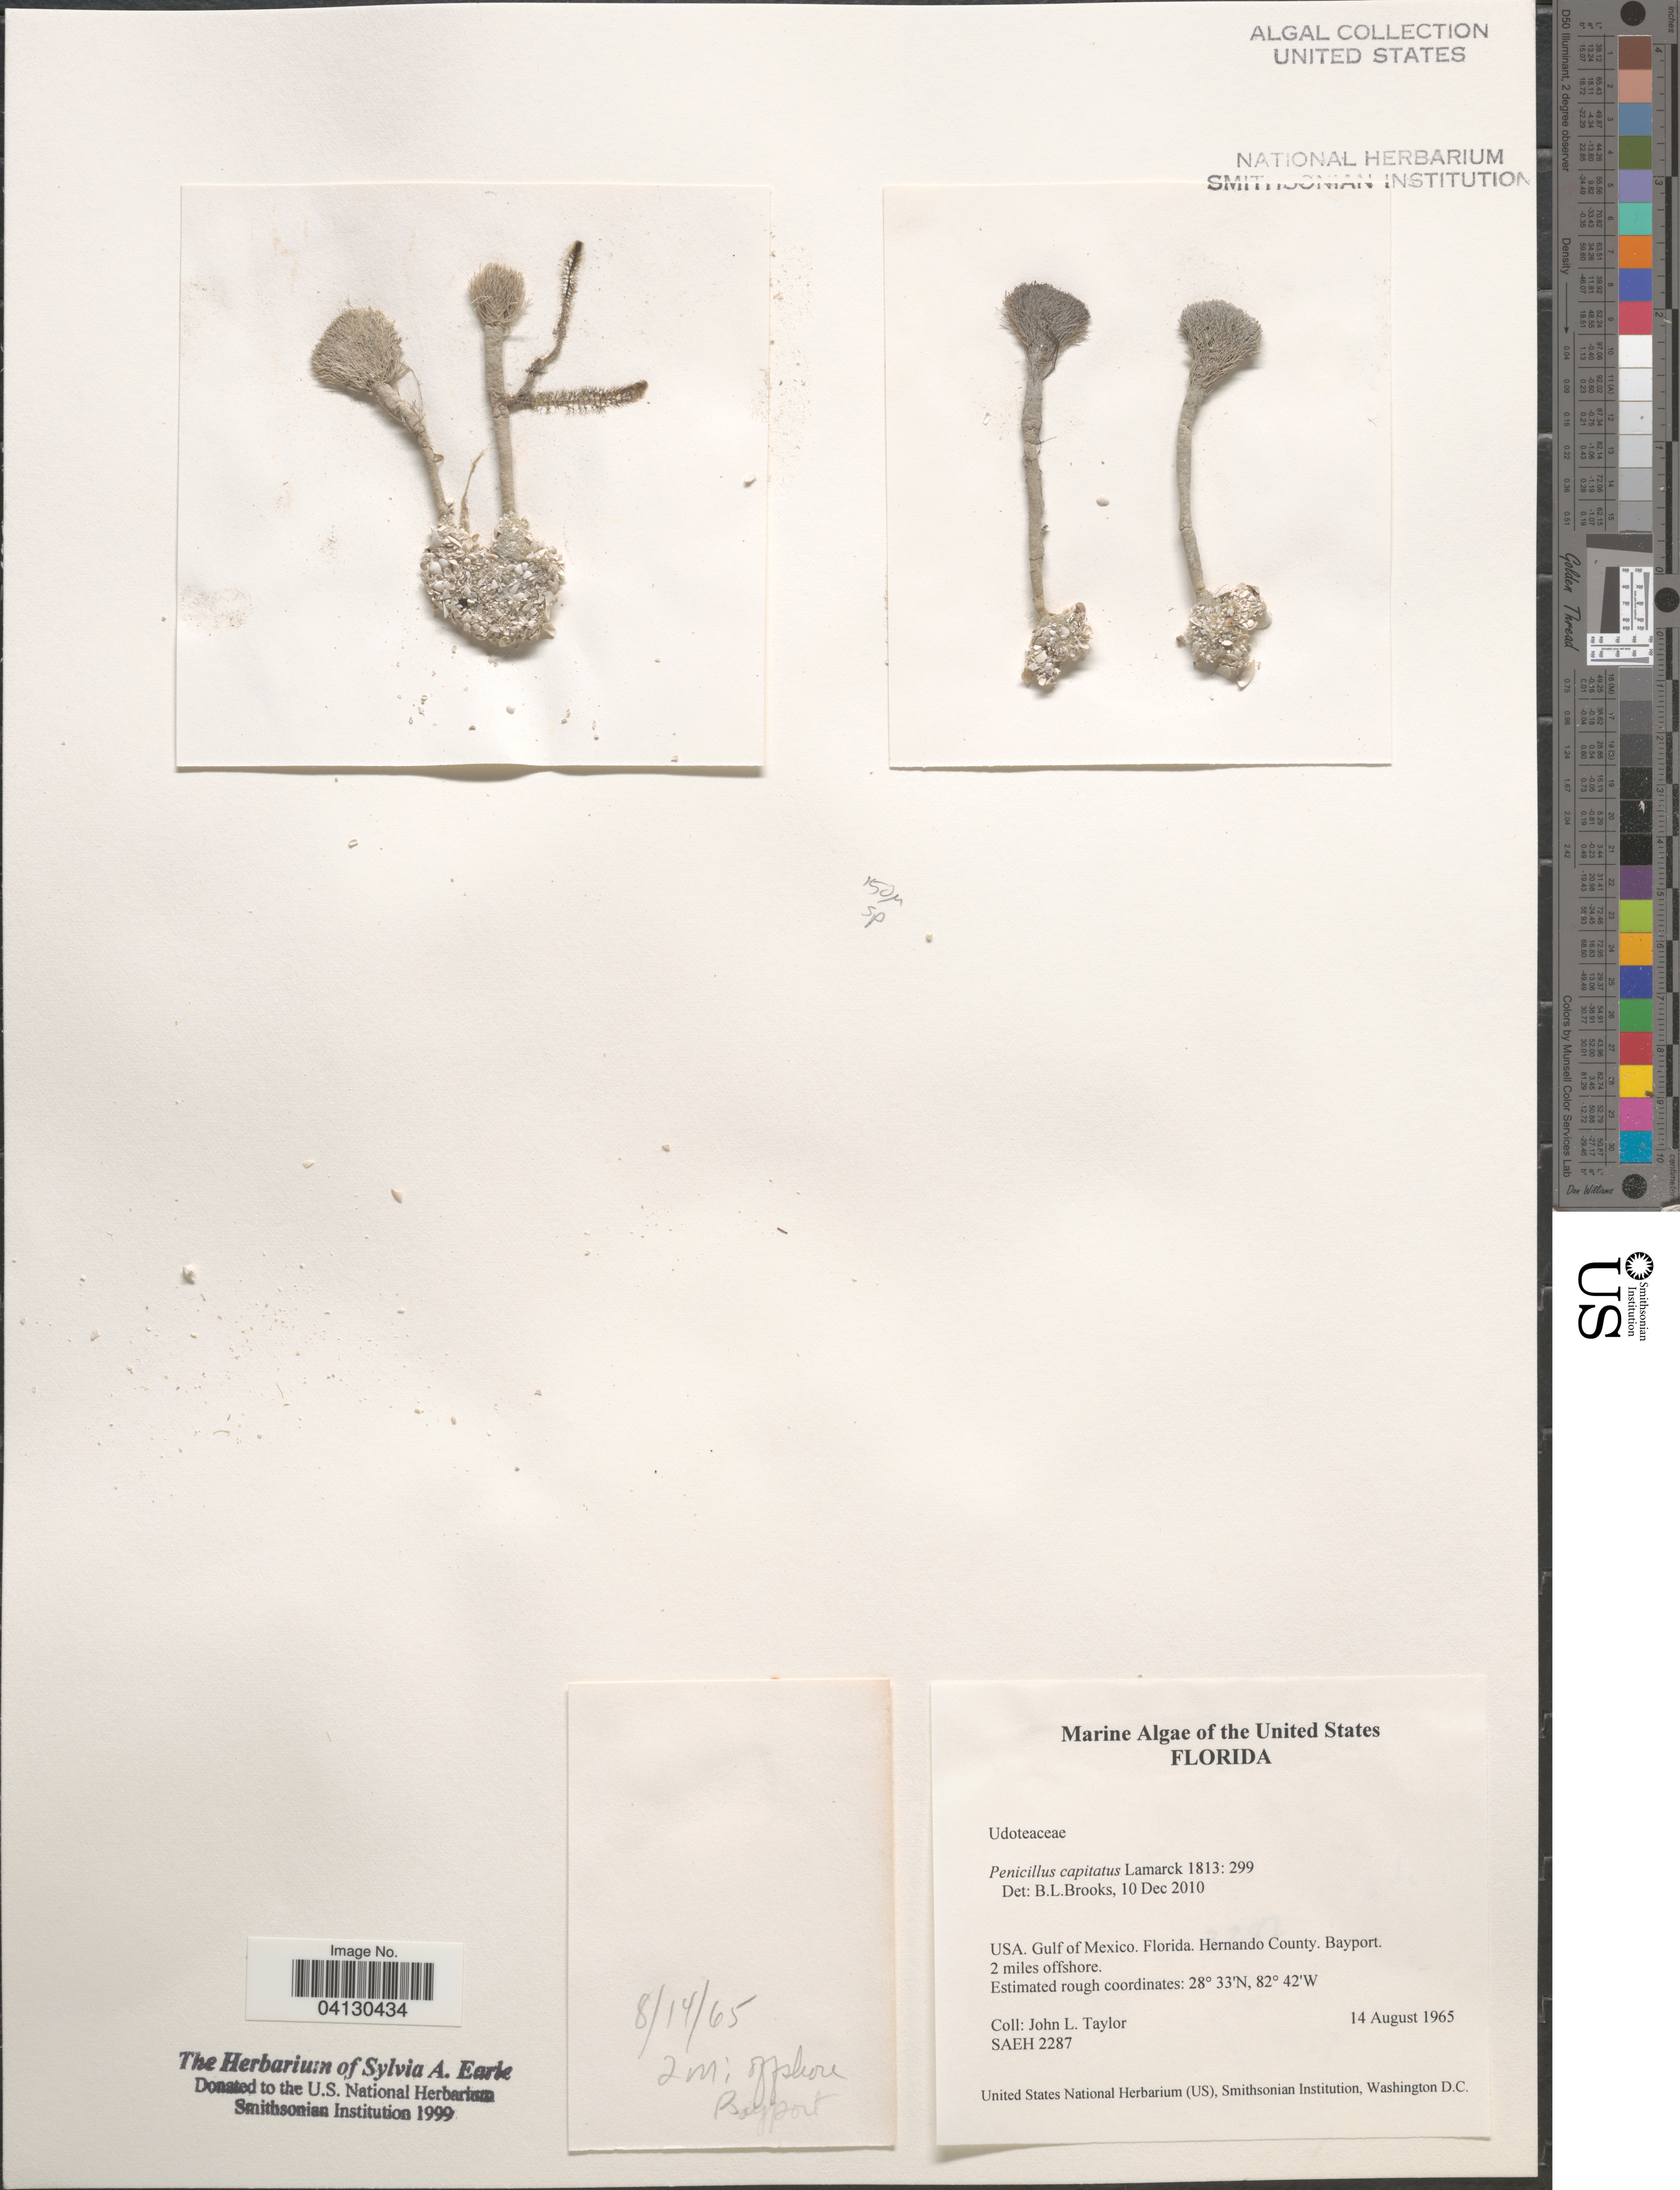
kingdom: Plantae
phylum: Chlorophyta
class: Ulvophyceae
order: Bryopsidales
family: Udoteaceae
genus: Penicillus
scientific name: Penicillus capitatus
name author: Lam.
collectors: J. L. Taylor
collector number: SAEH2287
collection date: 1965-08-14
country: United States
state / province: Florida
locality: Gulf of Mexico. Hernando County. Bayport. 2 miles offshore.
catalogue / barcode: US 329019